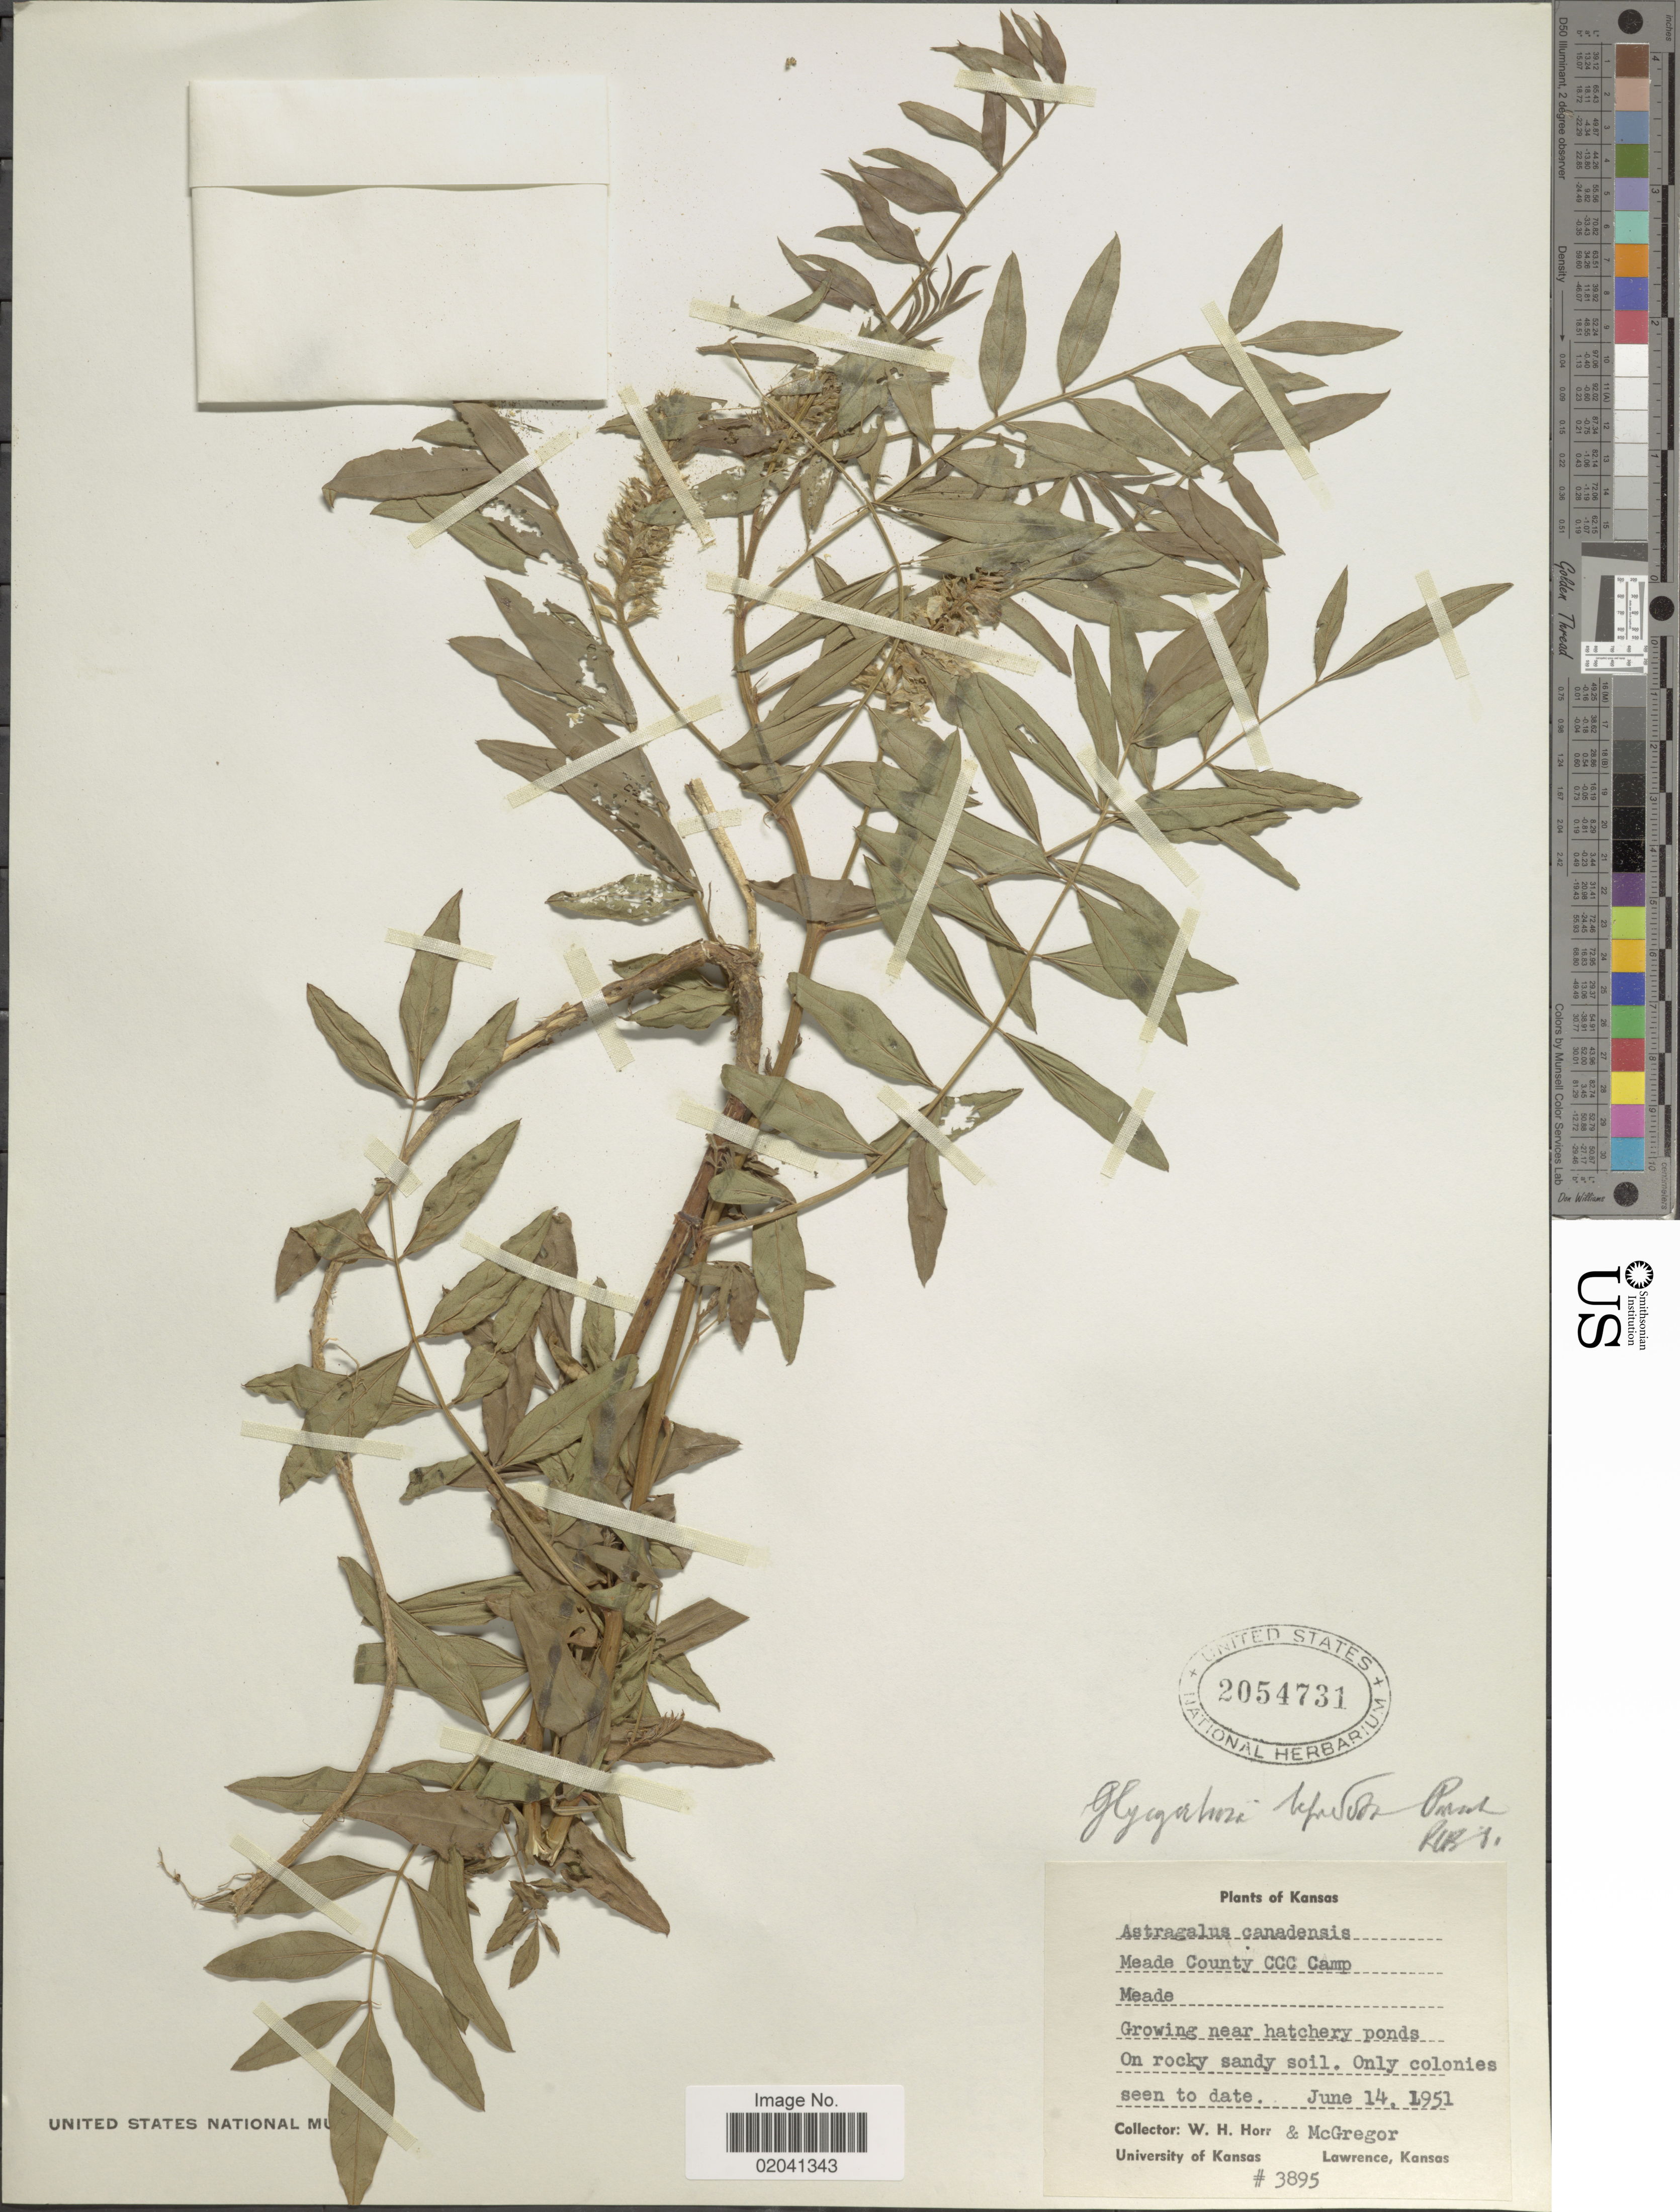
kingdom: Plantae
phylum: Tracheophyta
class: Magnoliopsida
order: Fabales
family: Fabaceae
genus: Glycyrrhiza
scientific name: Glycyrrhiza lepidota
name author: Pursh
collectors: W. H. Horr & -. McGregor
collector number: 3895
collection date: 1951-06-14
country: United States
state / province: Kansas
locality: Meade County CCC Camp. Meade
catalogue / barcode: US 2054731